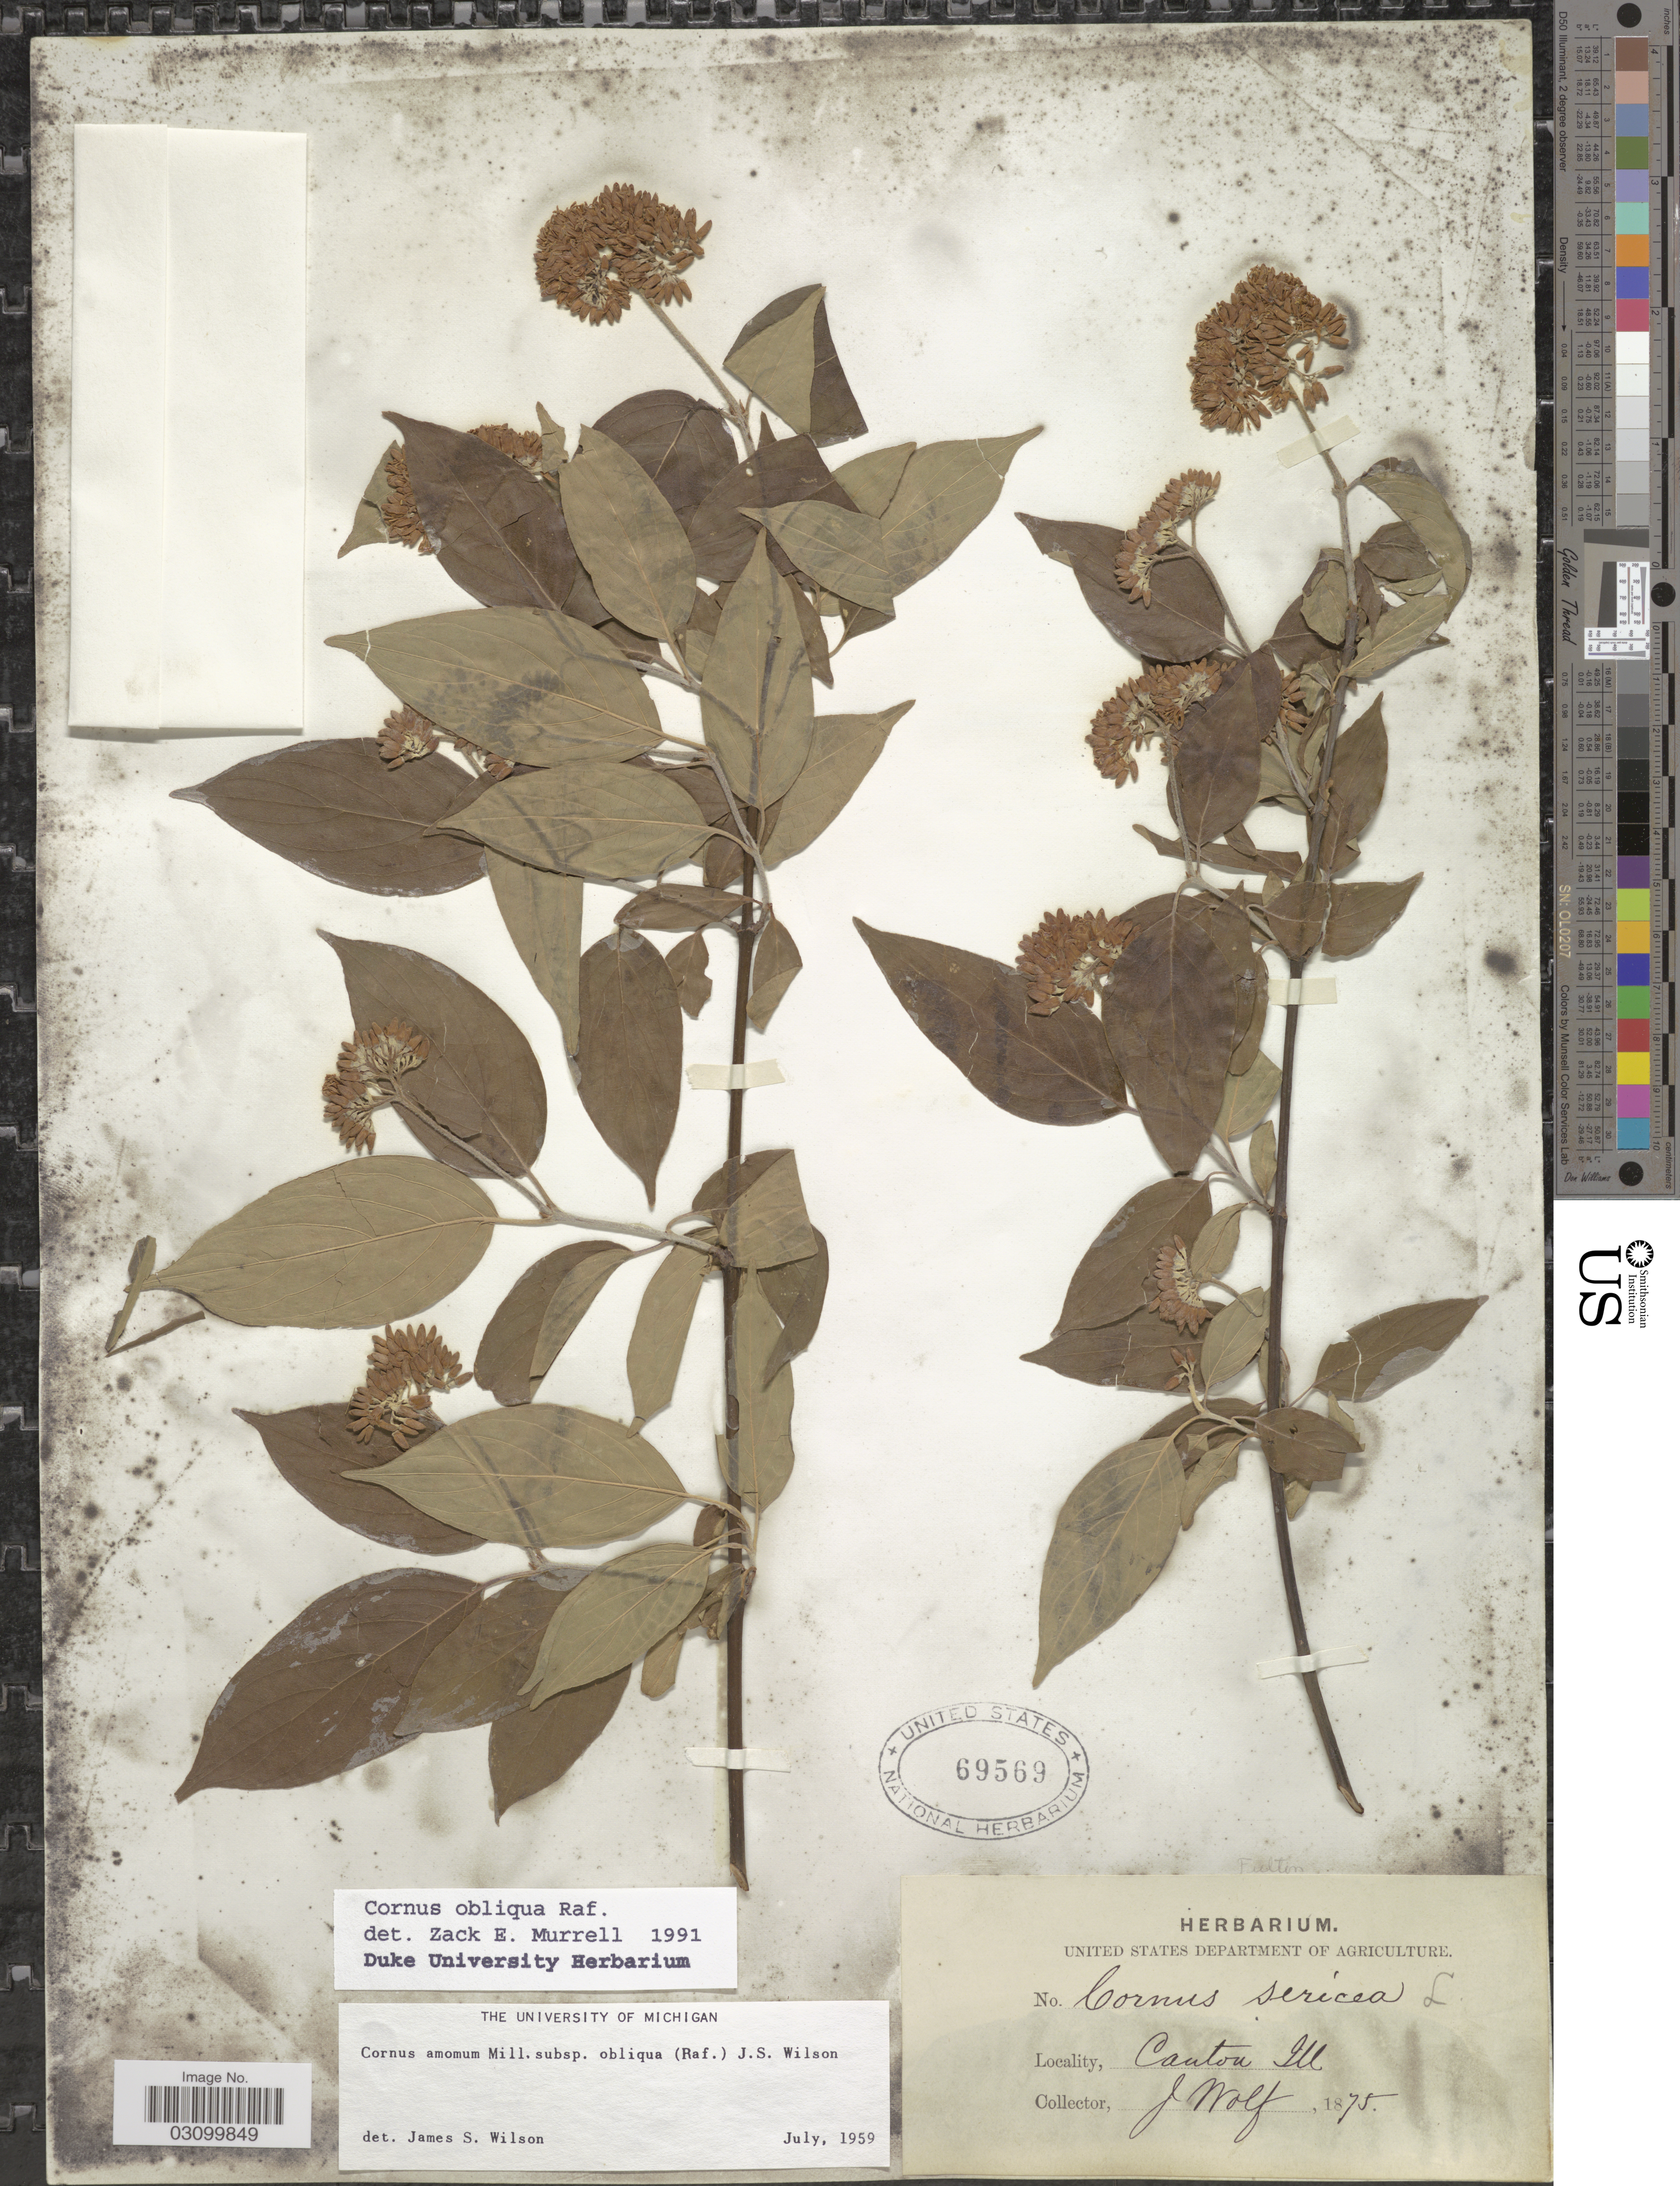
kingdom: Plantae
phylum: Tracheophyta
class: Magnoliopsida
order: Cornales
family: Cornaceae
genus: Cornus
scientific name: Cornus obliqua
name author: Raf.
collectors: J. Wolf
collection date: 1875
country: United States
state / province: Illinois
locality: Canton. Fulton.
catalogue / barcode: US 69569